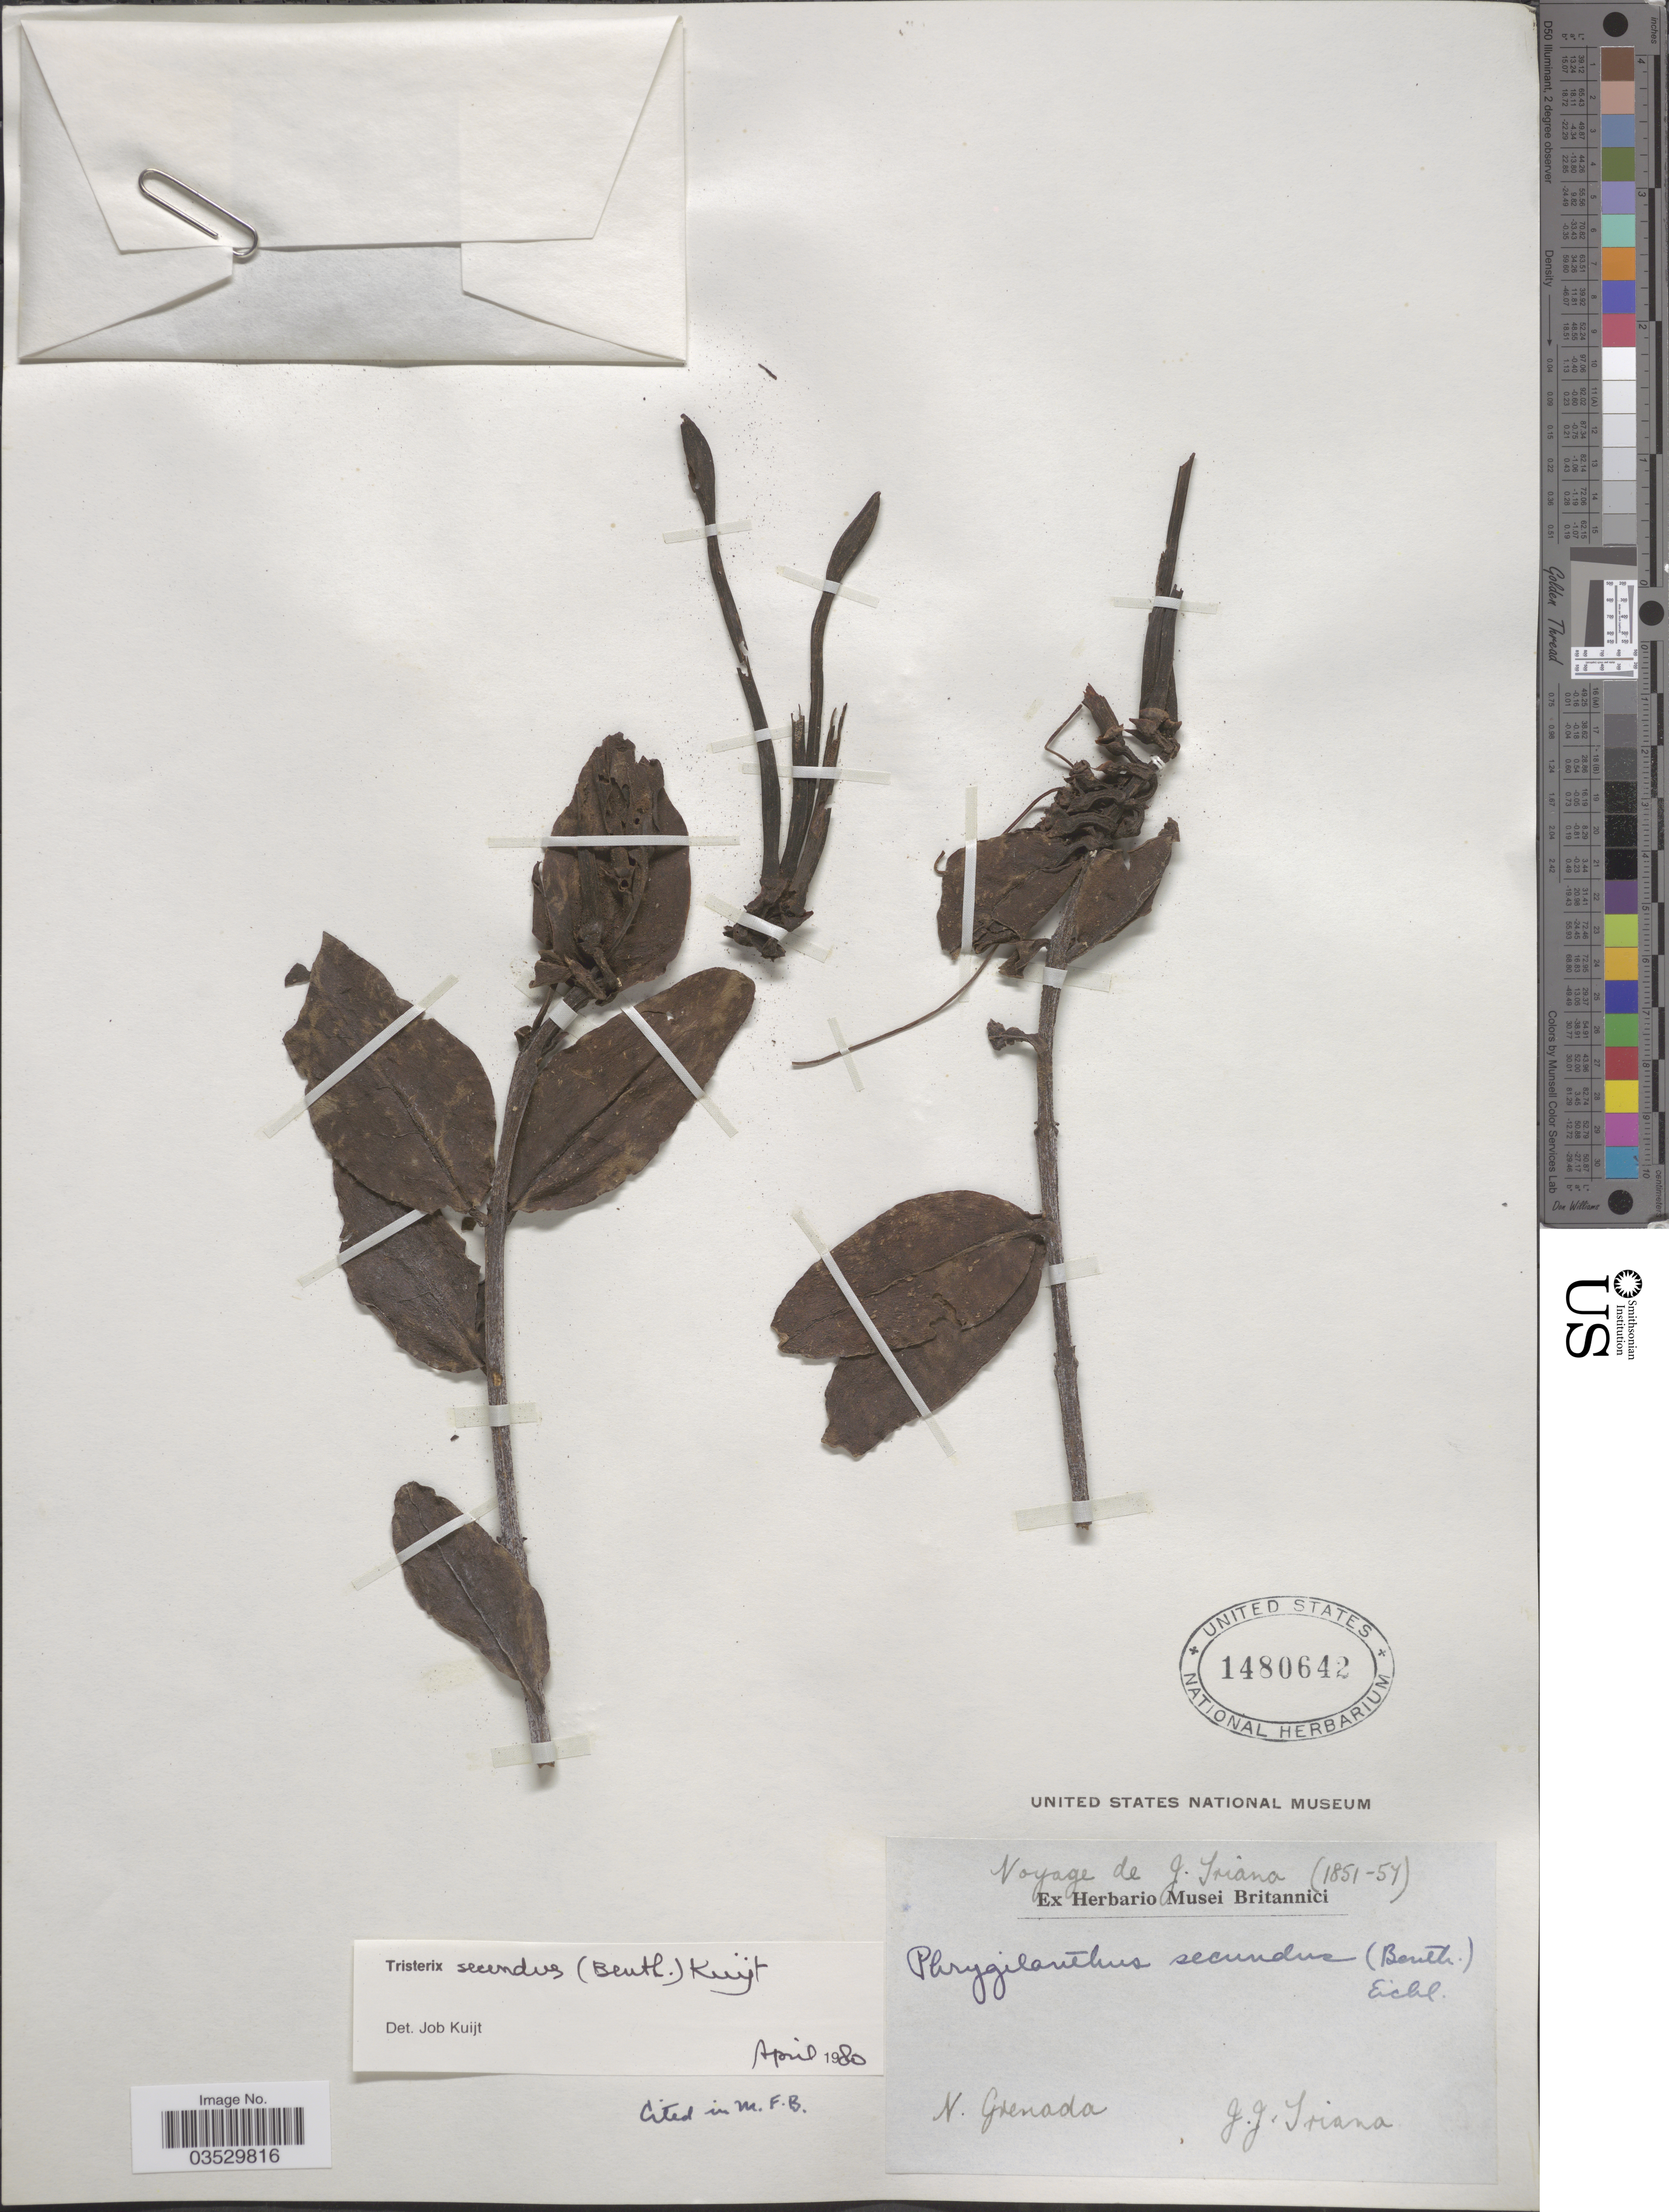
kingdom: Plantae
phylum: Tracheophyta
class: Magnoliopsida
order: Santalales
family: Loranthaceae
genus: Tristerix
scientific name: Tristerix secundus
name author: (Benth.) Kuijt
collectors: J. J. Triana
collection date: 1851/1857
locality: N. Grenada.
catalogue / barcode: US 1480642